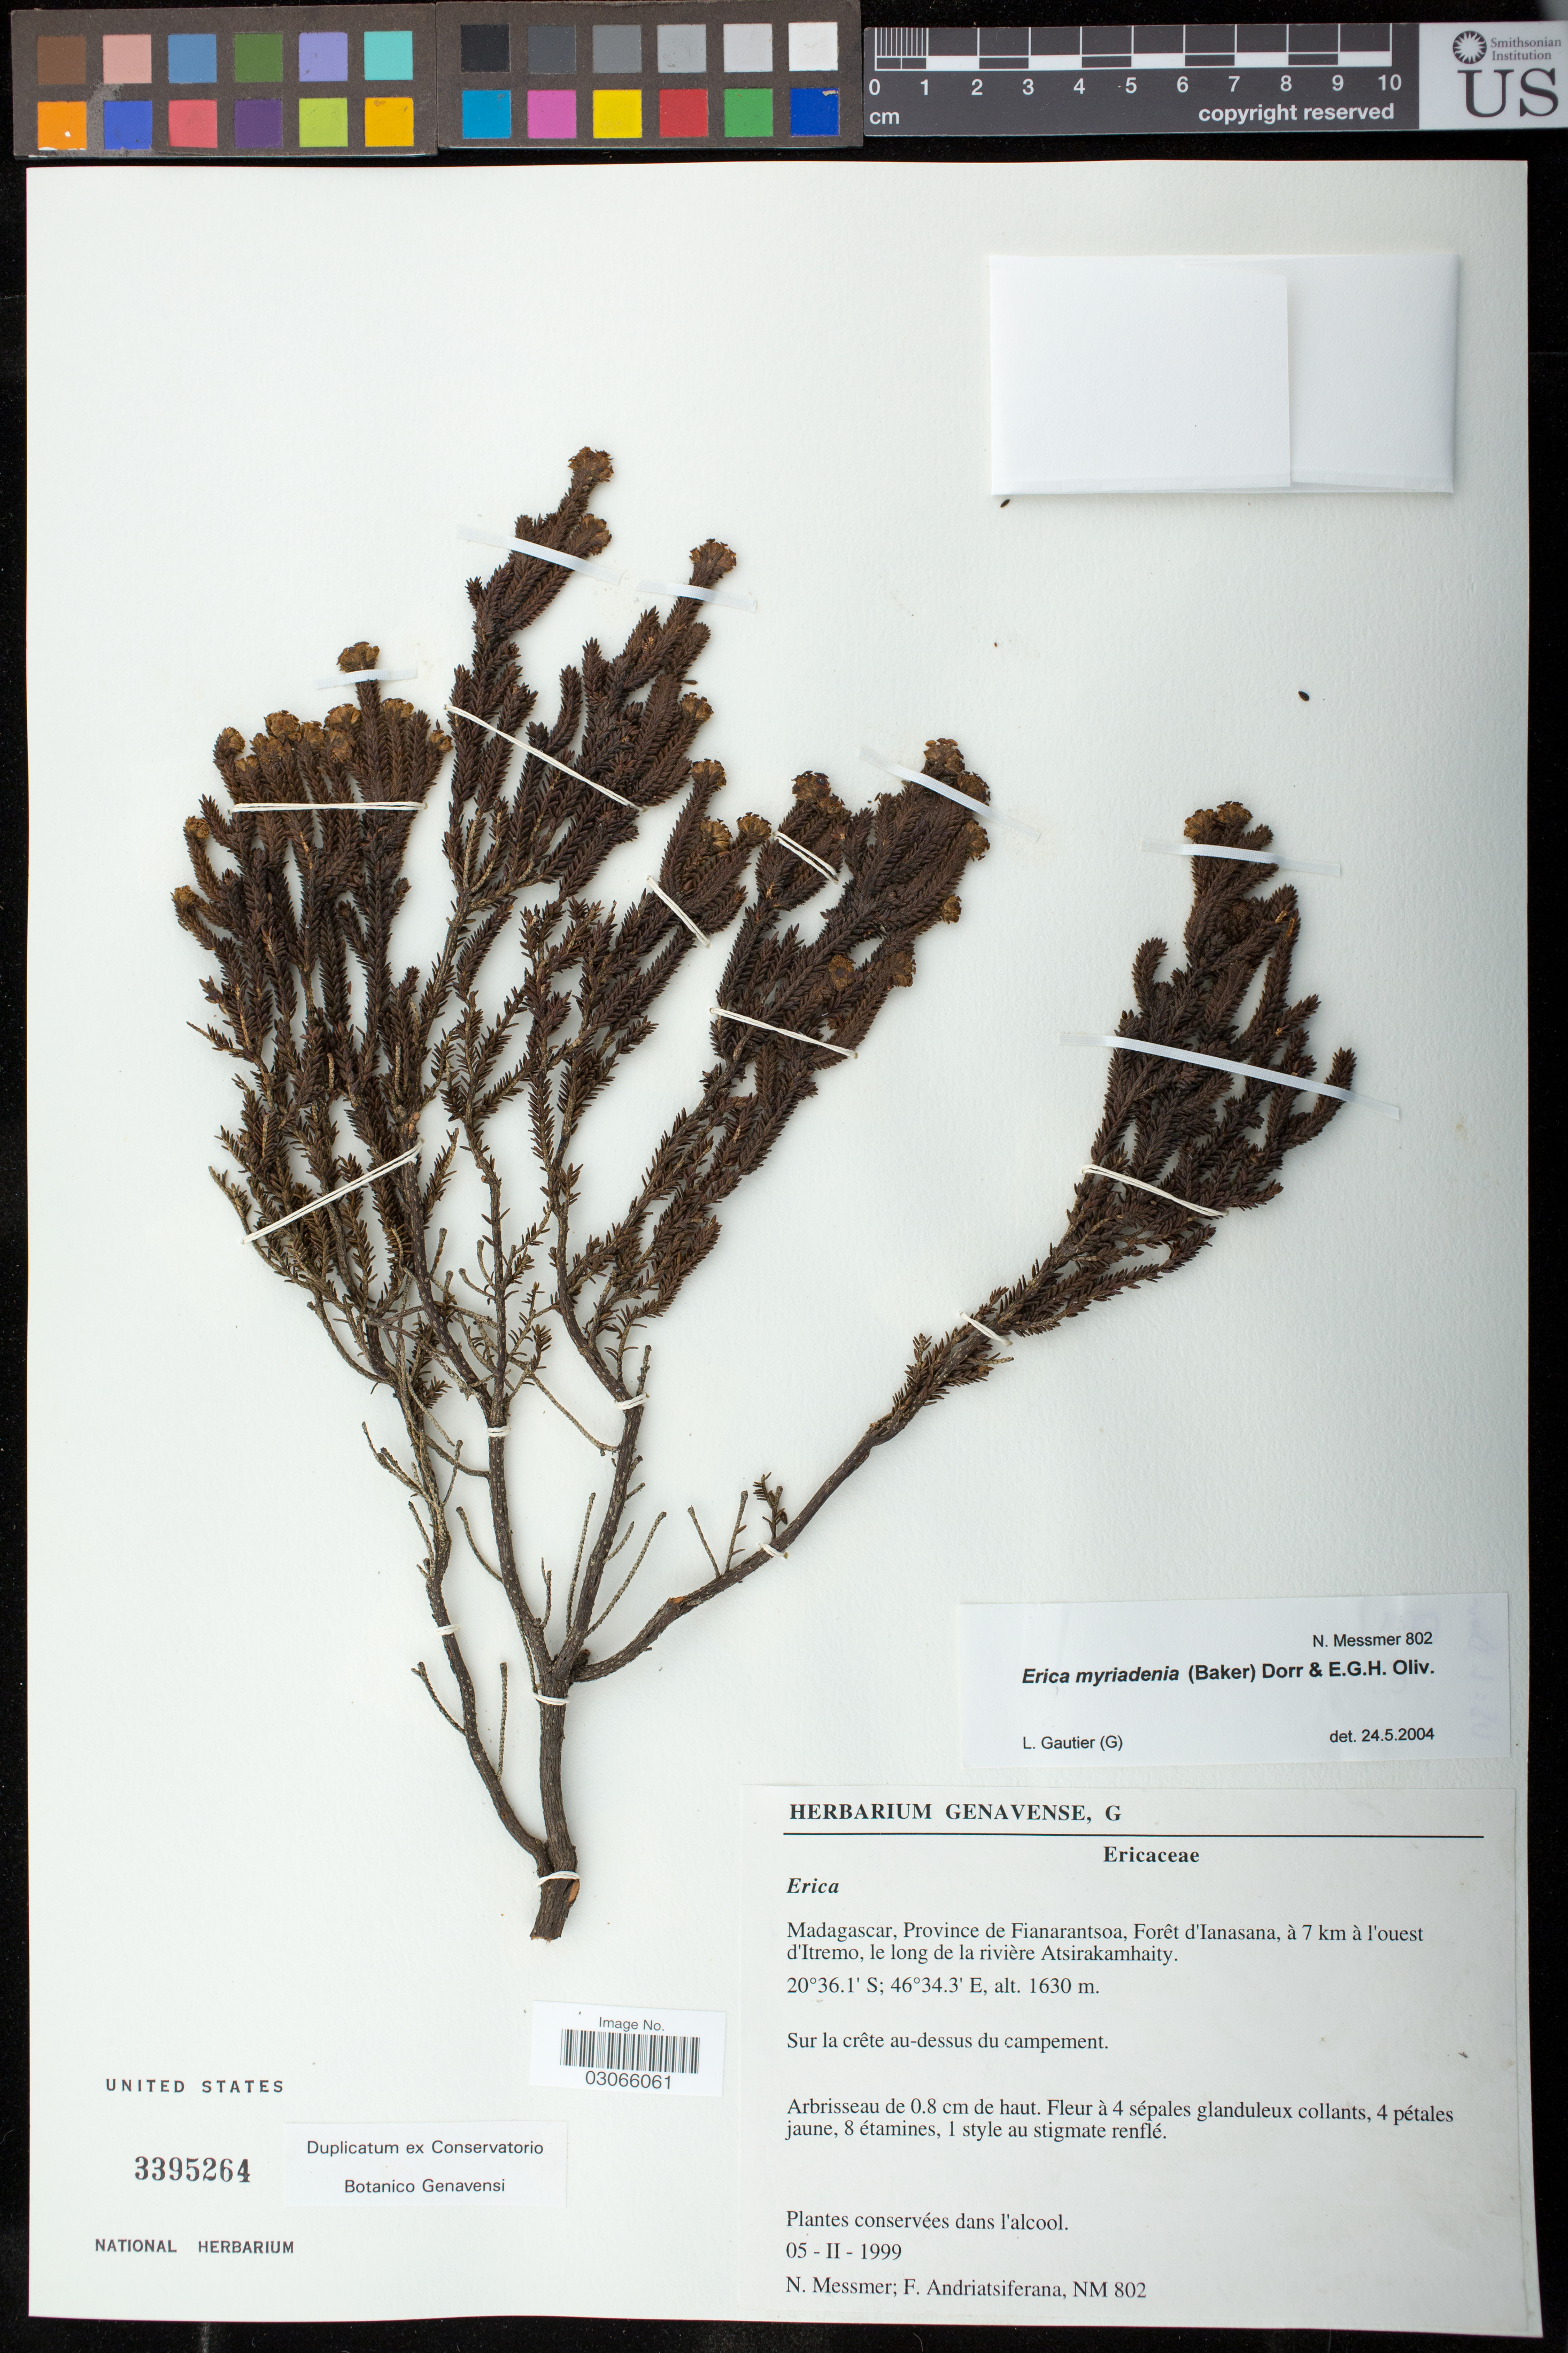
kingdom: Plantae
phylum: Tracheophyta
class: Magnoliopsida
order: Ericales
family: Ericaceae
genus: Erica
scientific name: Erica myriadenia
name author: (Baker) Dorr & E.G.H. Oliv.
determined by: Gautier, L.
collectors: N. Messmer & F. Andriatsiferana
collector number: NM802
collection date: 1999-02-05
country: Madagascar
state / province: Amoron'i Mania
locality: Forêt d'Ianasana, à 7 km à l'ouest d'Itremo, le long de la rivière Atsirakamhaity.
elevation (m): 1630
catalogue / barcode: US 3395264